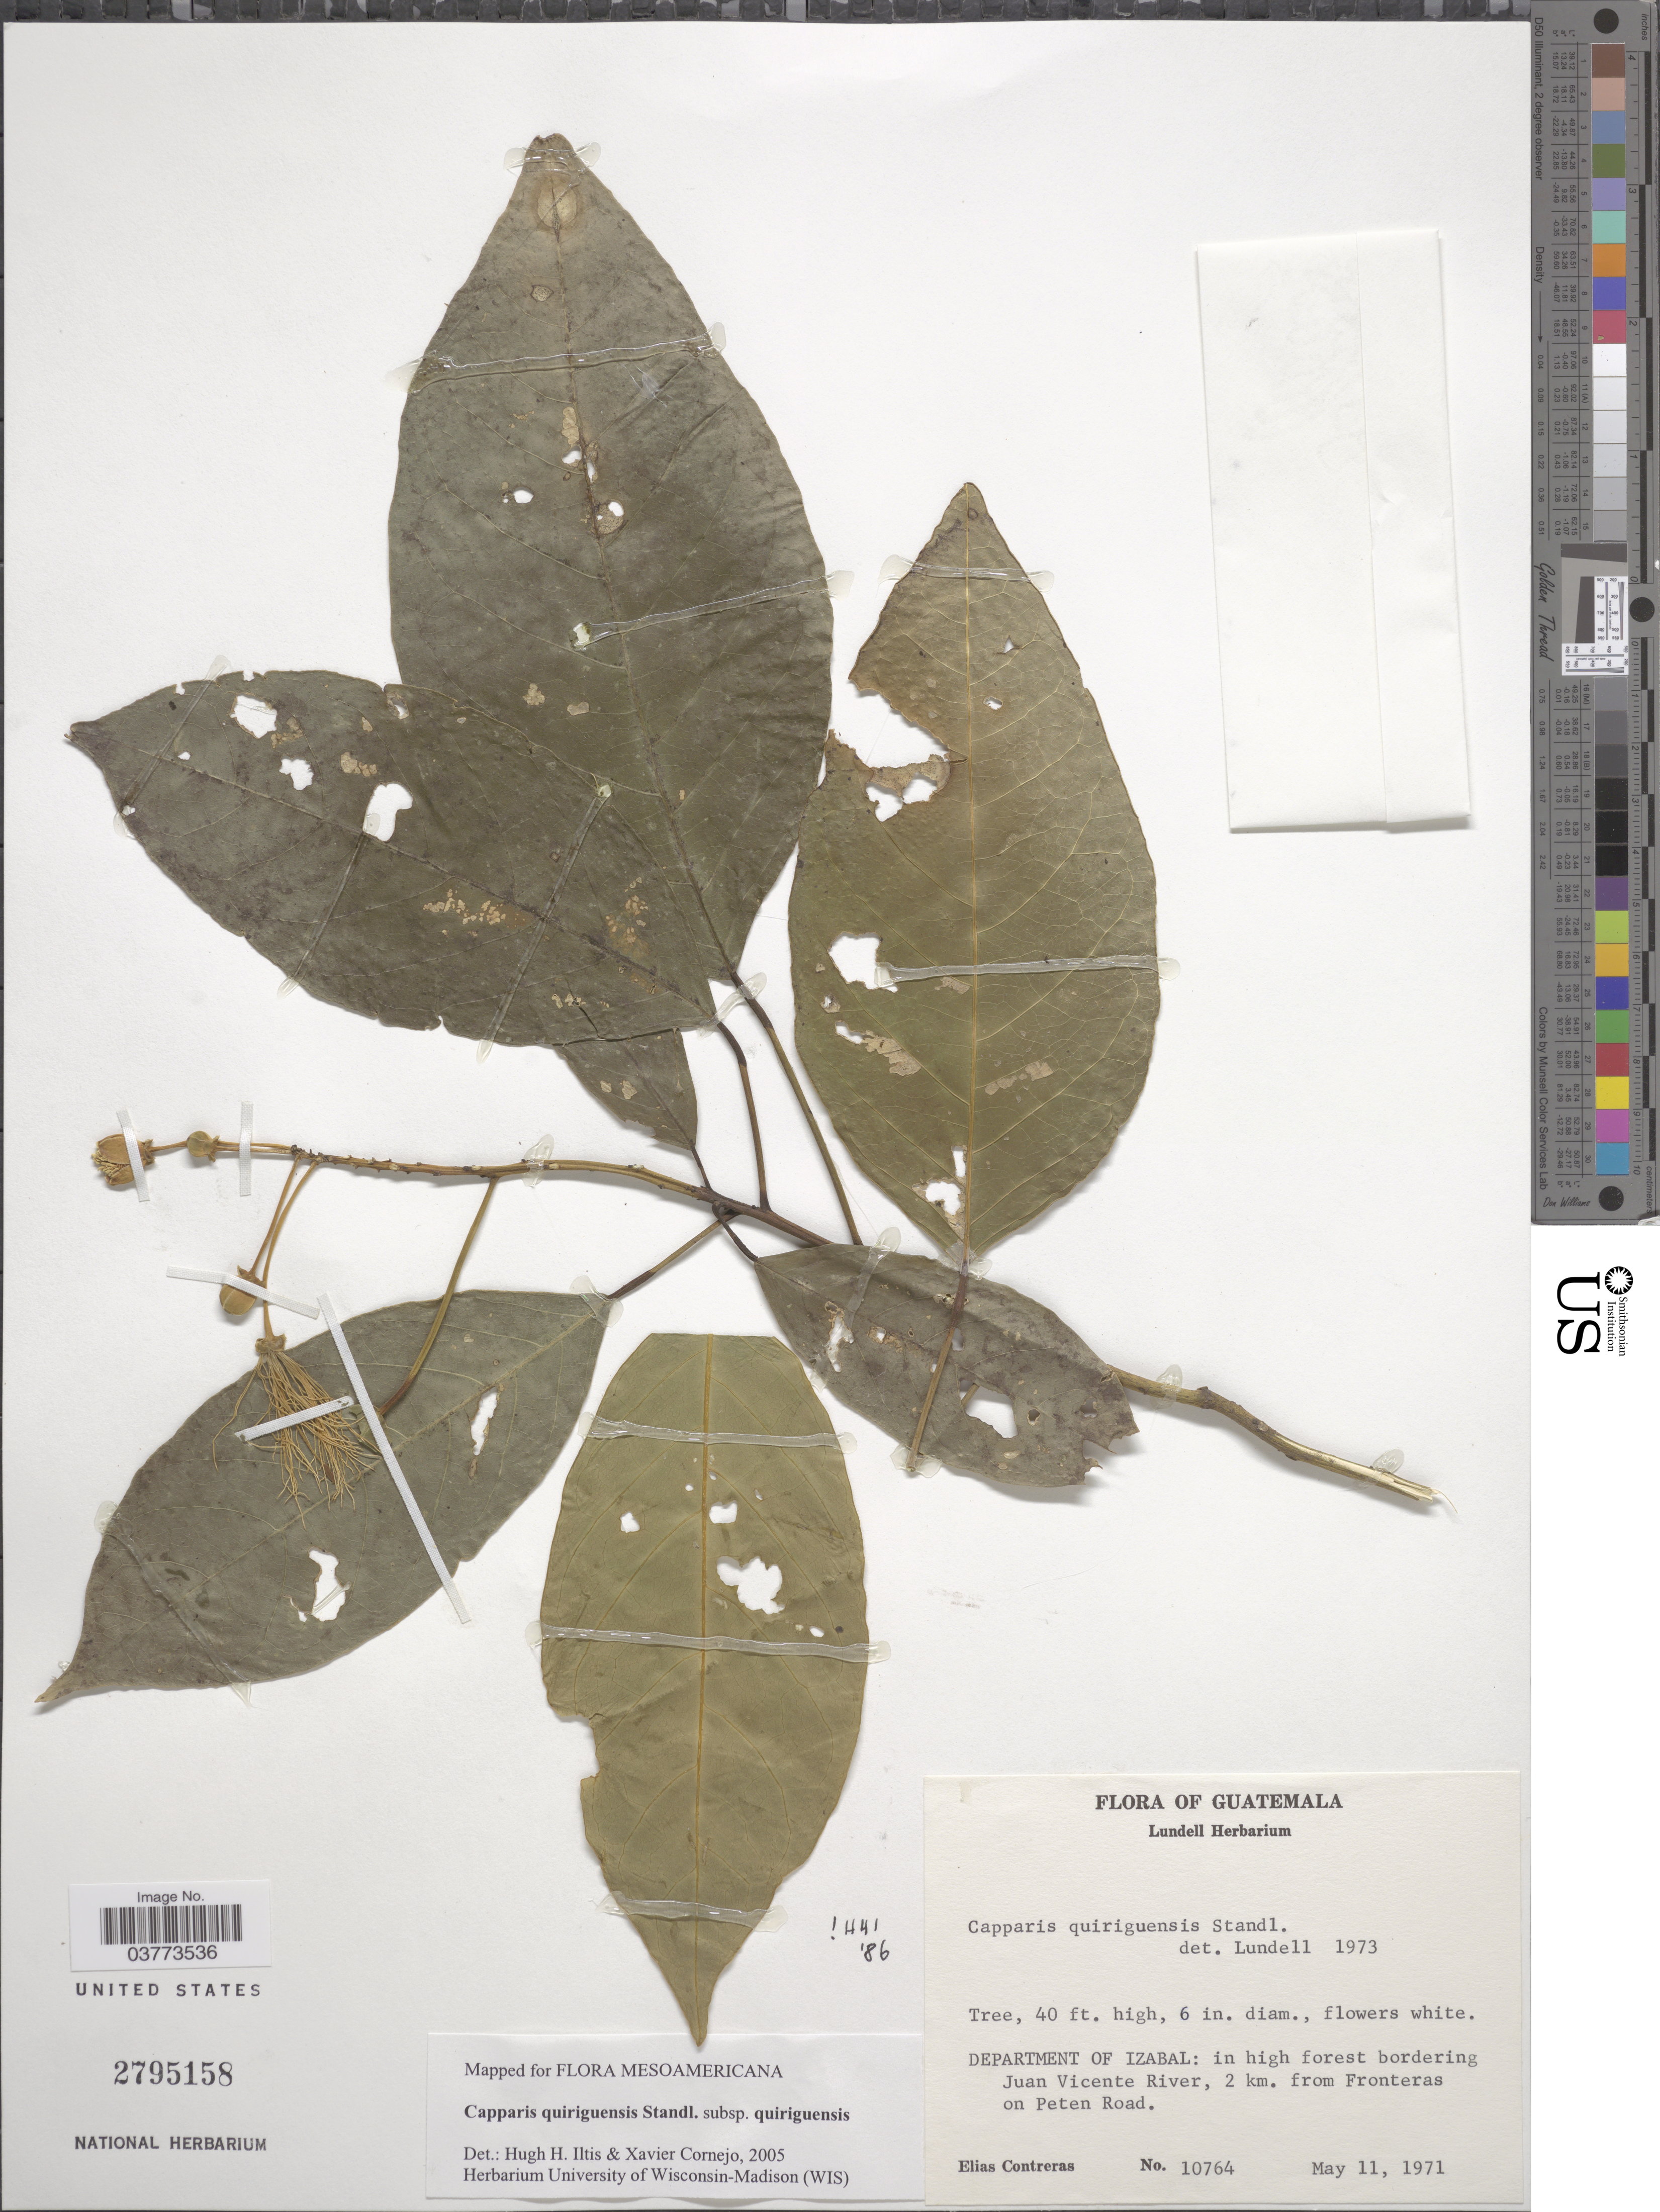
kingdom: Plantae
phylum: Tracheophyta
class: Magnoliopsida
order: Brassicales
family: Capparaceae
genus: Capparidastrum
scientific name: Capparidastrum quiriguense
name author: (Standl.) Iltis, H.H. & Cornejo, X.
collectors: E. Contreras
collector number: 10764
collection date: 1971-05-11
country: Guatemala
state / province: Izabal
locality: Department of Izabal: in high forest bordering Juan Vicente River, 2 km. from Fronteras on Peten Road.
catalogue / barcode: US 2795158